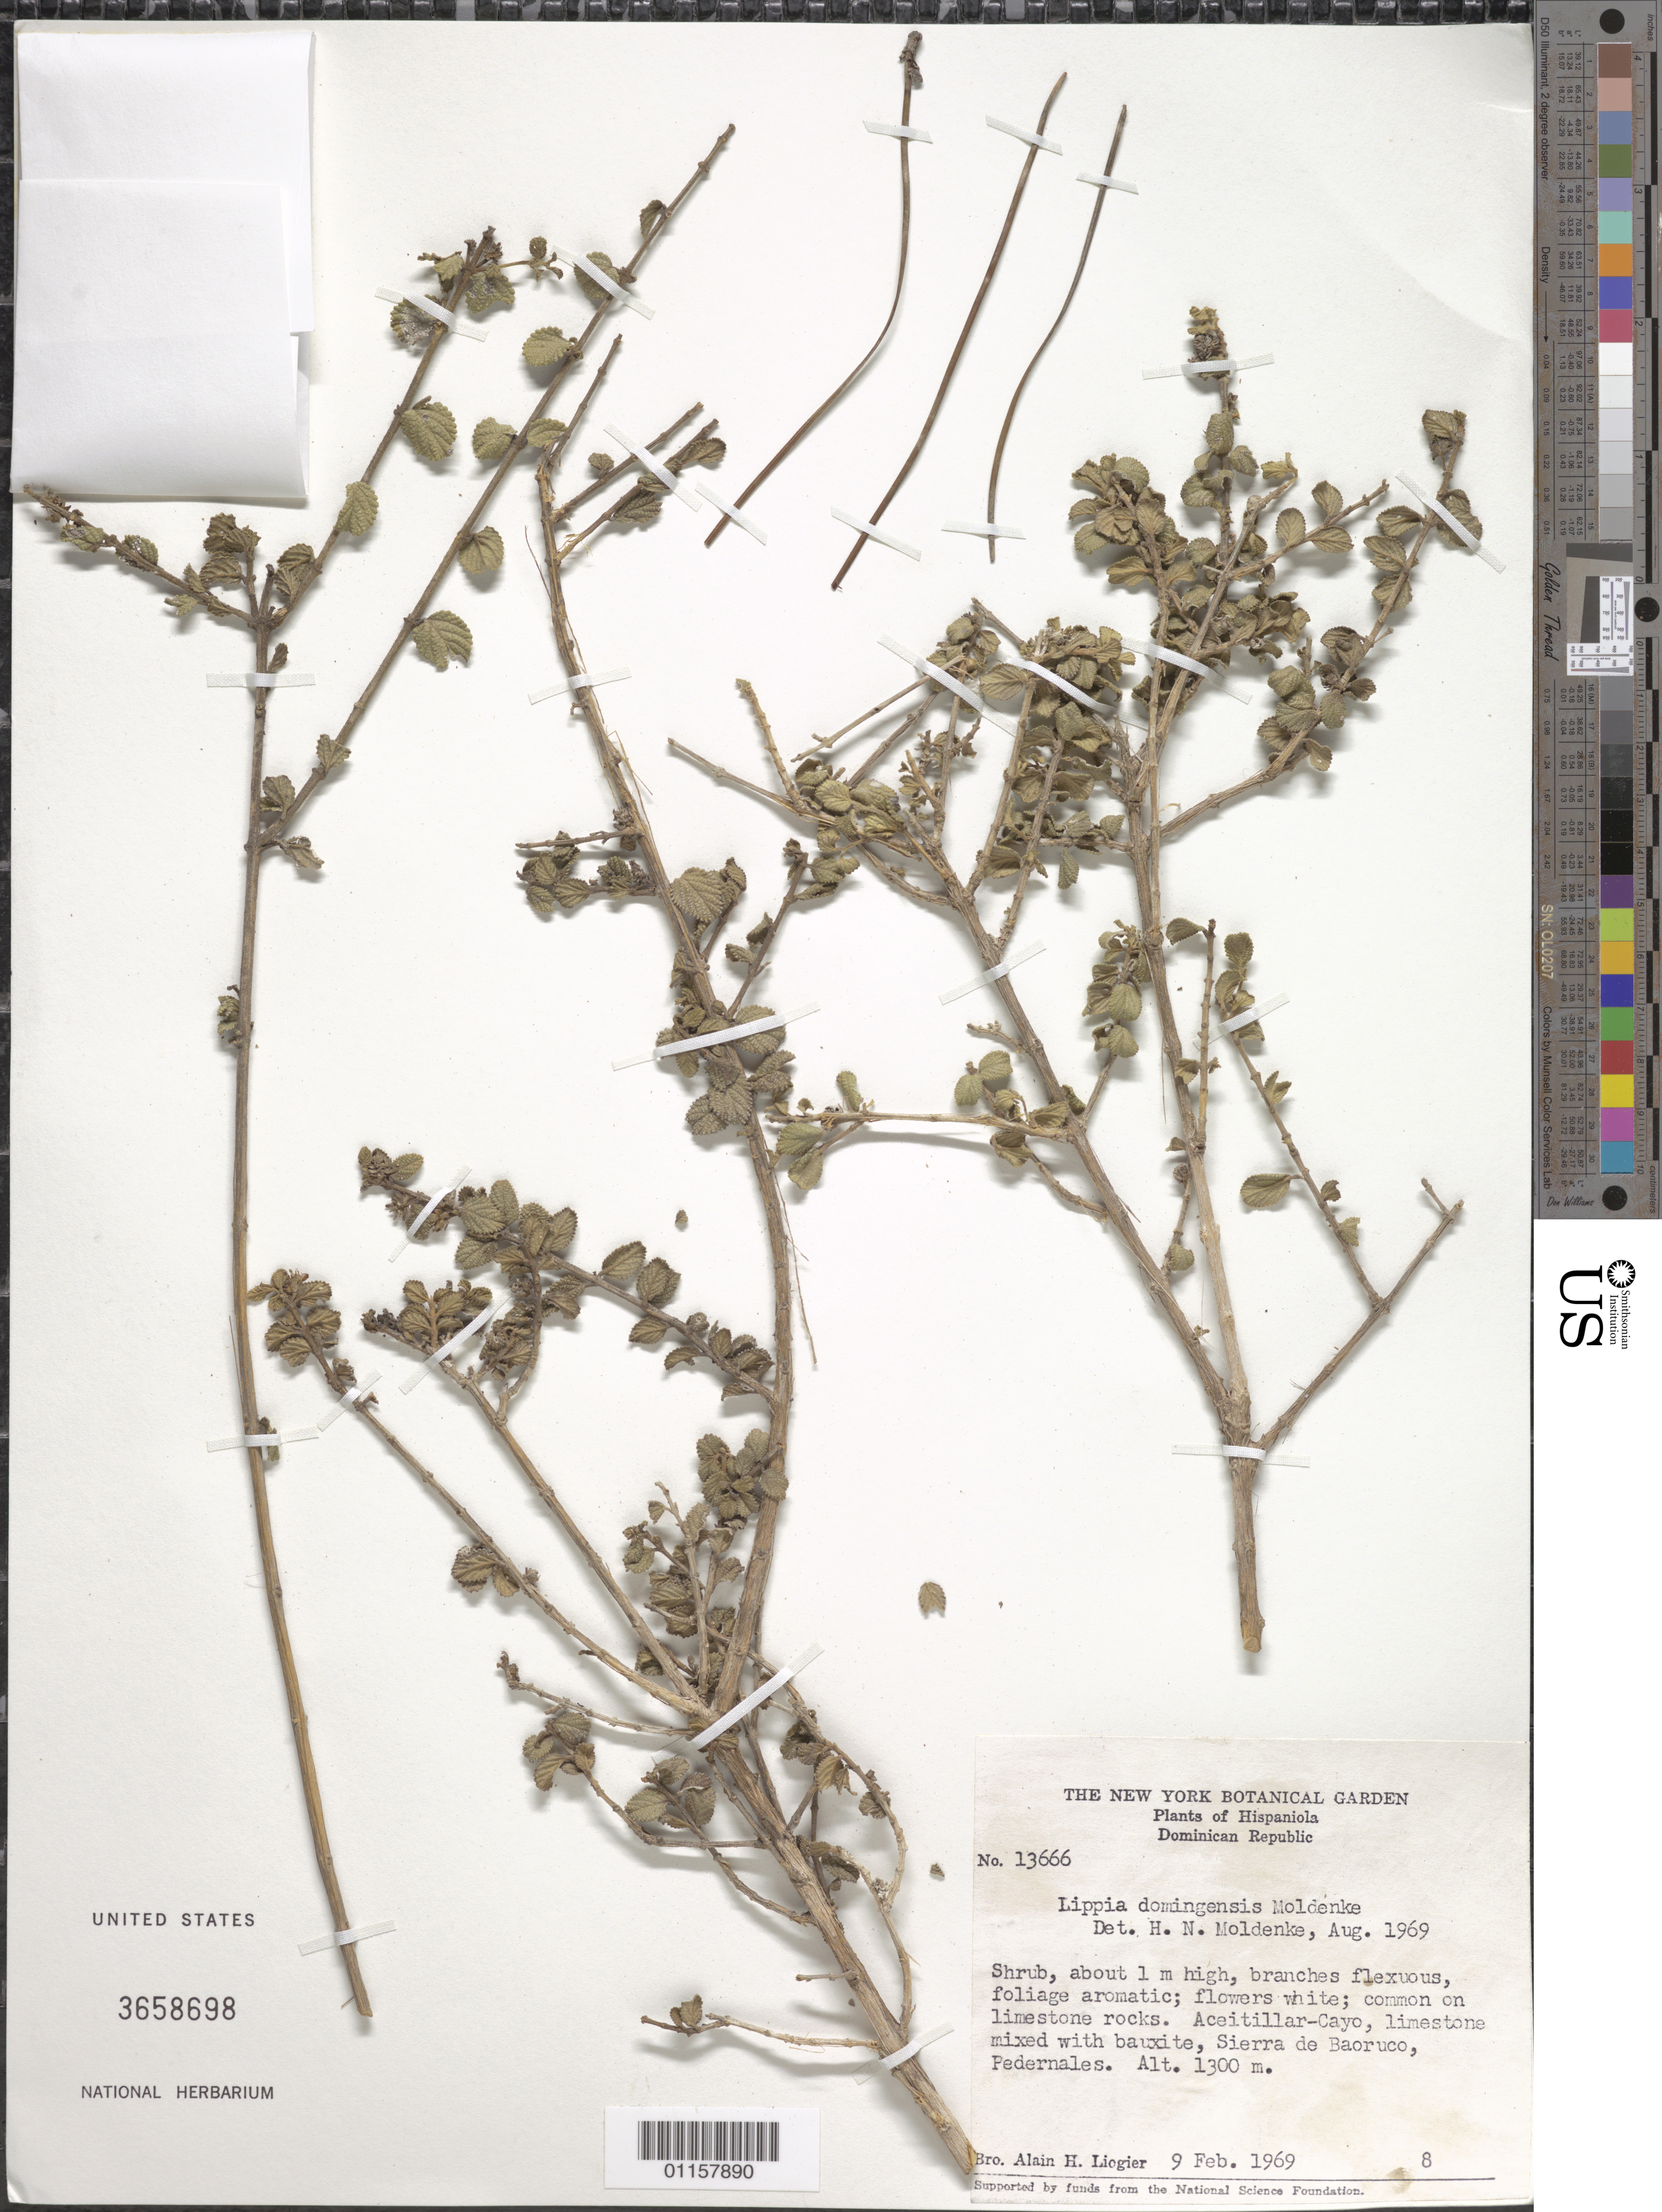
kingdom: Plantae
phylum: Tracheophyta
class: Magnoliopsida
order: Lamiales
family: Verbenaceae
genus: Lippia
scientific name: Lippia domingensis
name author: Moldenke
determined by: Moldenke, H. N.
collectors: A. H. Liogier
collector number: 13666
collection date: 1969-02-09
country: Dominican Republic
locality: Sierra de Bahoruco. Aceitillar-Cayo. Pedernales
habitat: Deep gorge, limestone rocks mixed with bauxite. Common on limestone rocks.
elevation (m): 1300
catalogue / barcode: US 3658698